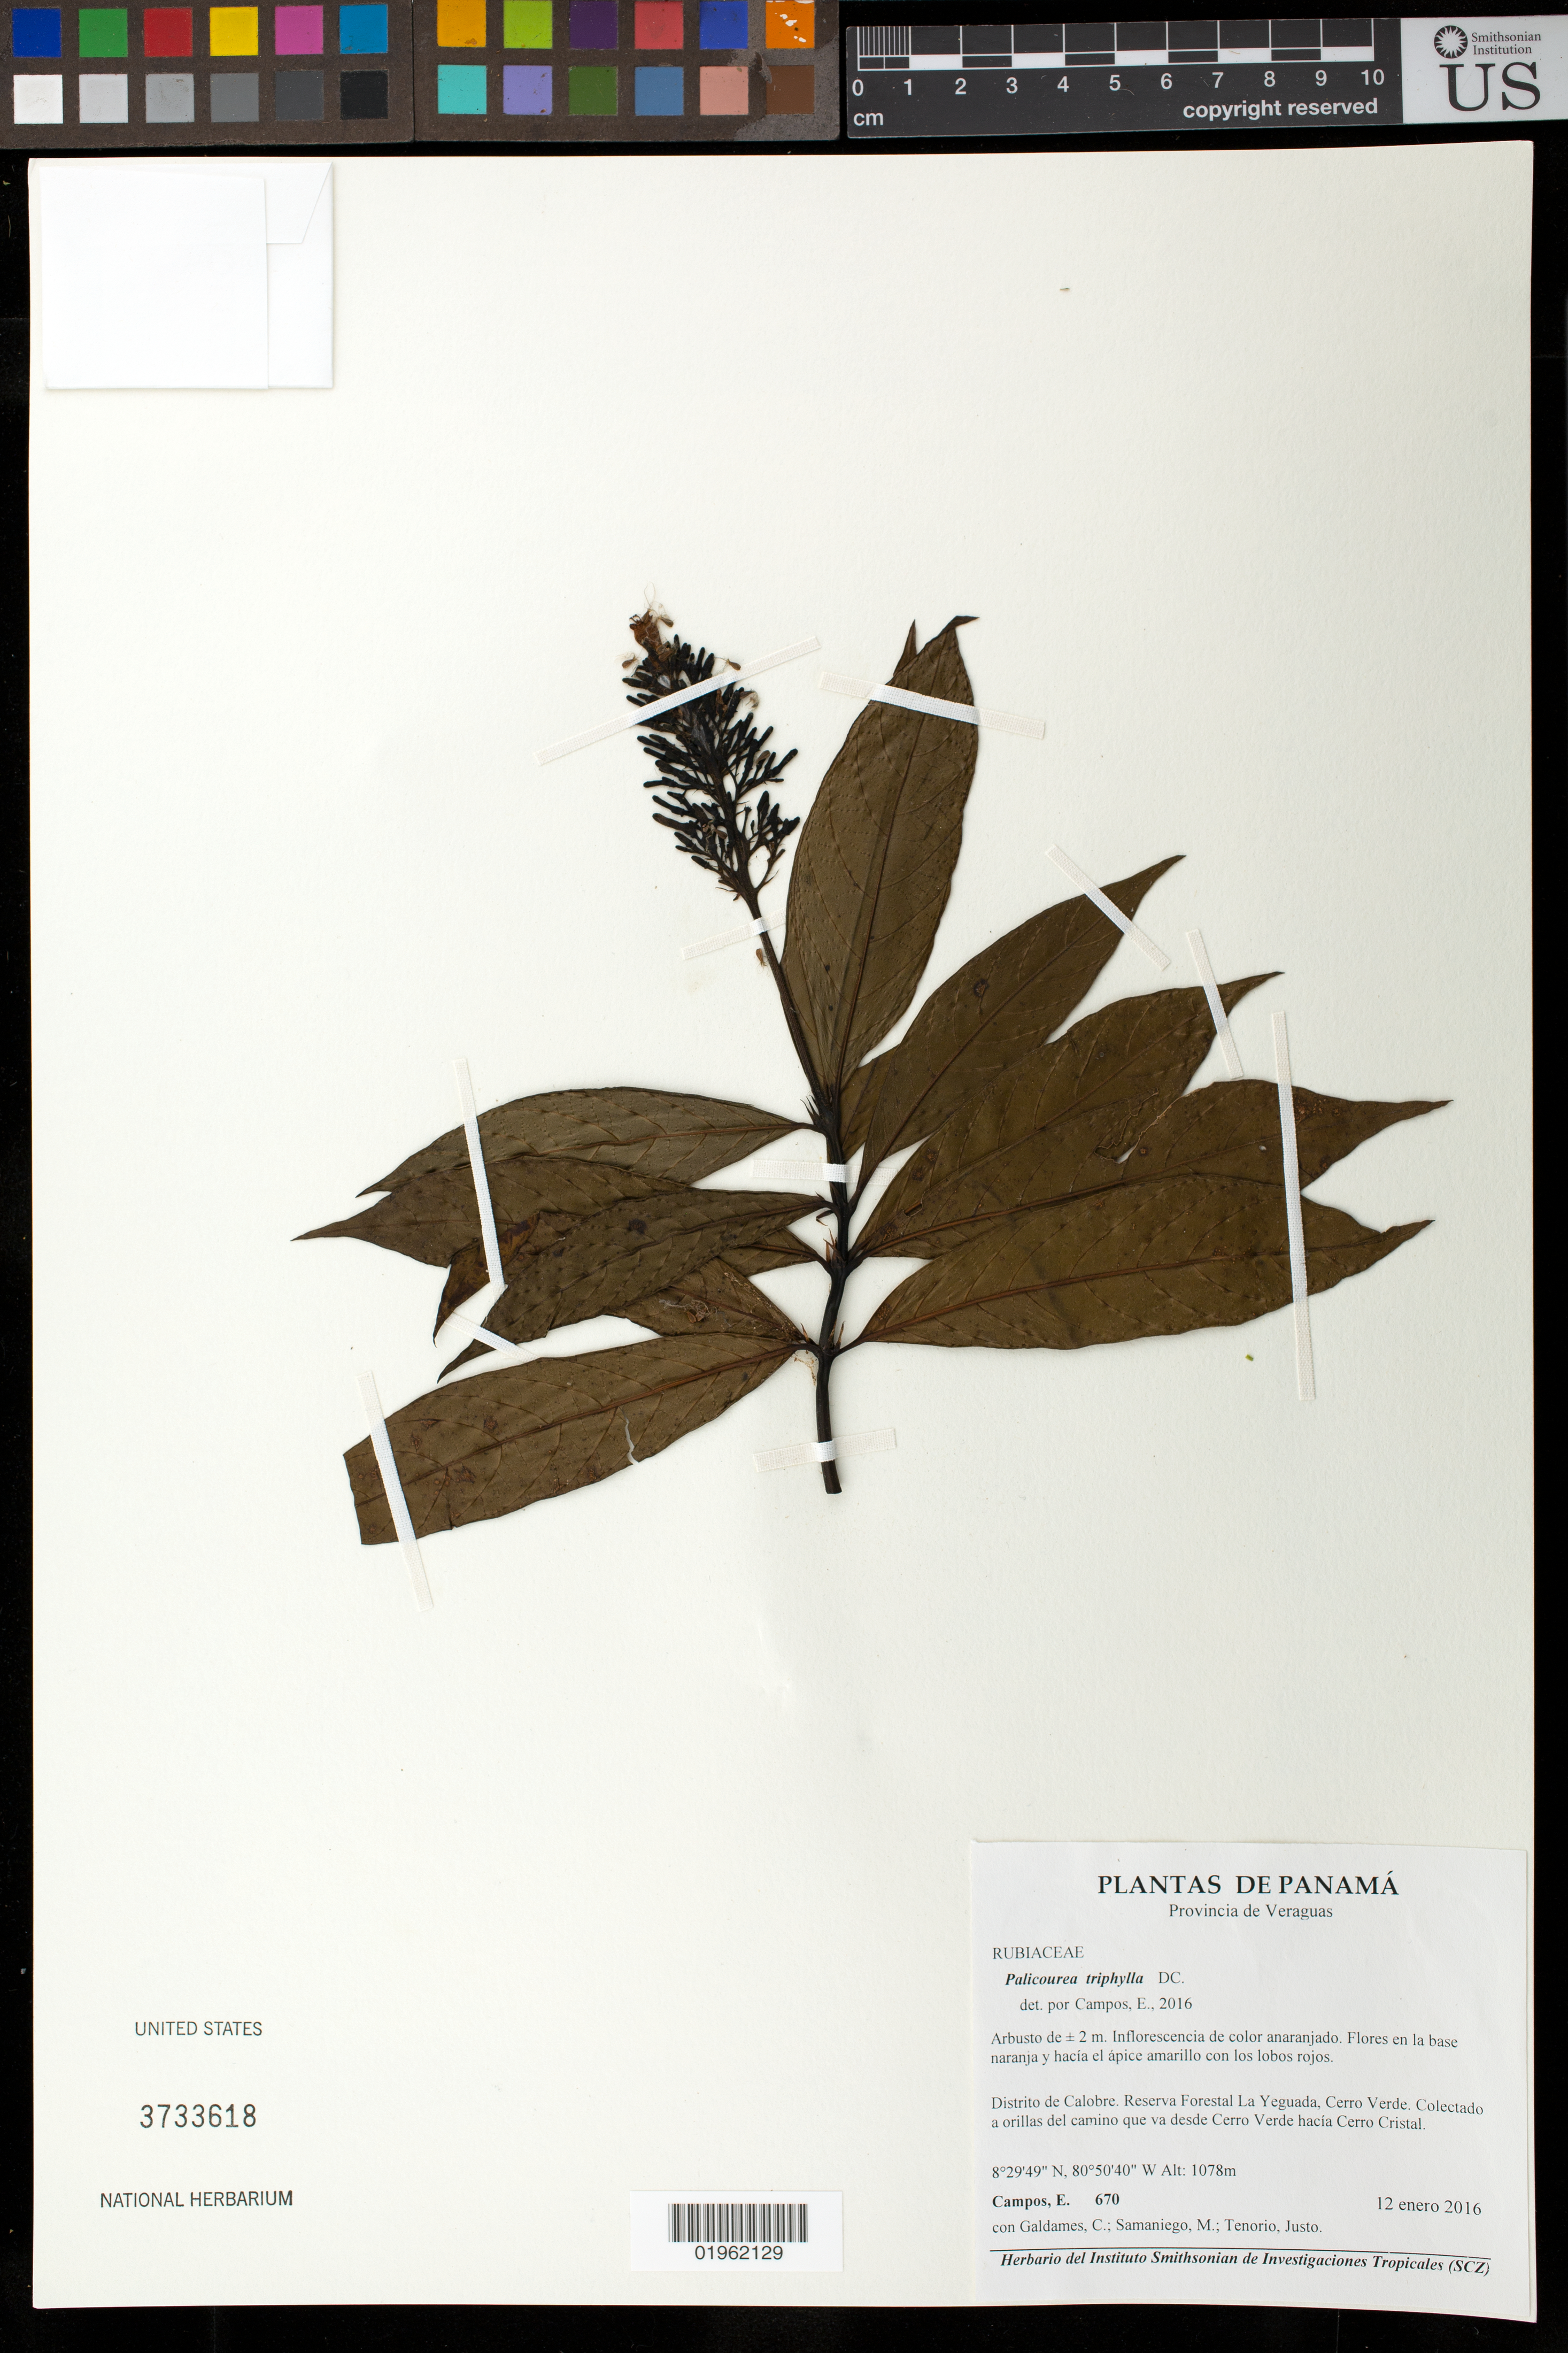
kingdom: Plantae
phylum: Tracheophyta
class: Magnoliopsida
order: Gentianales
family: Rubiaceae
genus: Palicourea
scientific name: Palicourea triphylla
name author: DC.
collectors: E. Campos, C. Galdames, M. Samaniego & J. Tenorio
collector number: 670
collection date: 2016-01-12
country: Panama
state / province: Veraguas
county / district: Calobre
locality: Reserva Forestal La Yeguada, Cerro Verde, a orillas del camino que va desde Cerro Verde hacia Cerro Cristal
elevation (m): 1078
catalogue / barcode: US 3733618